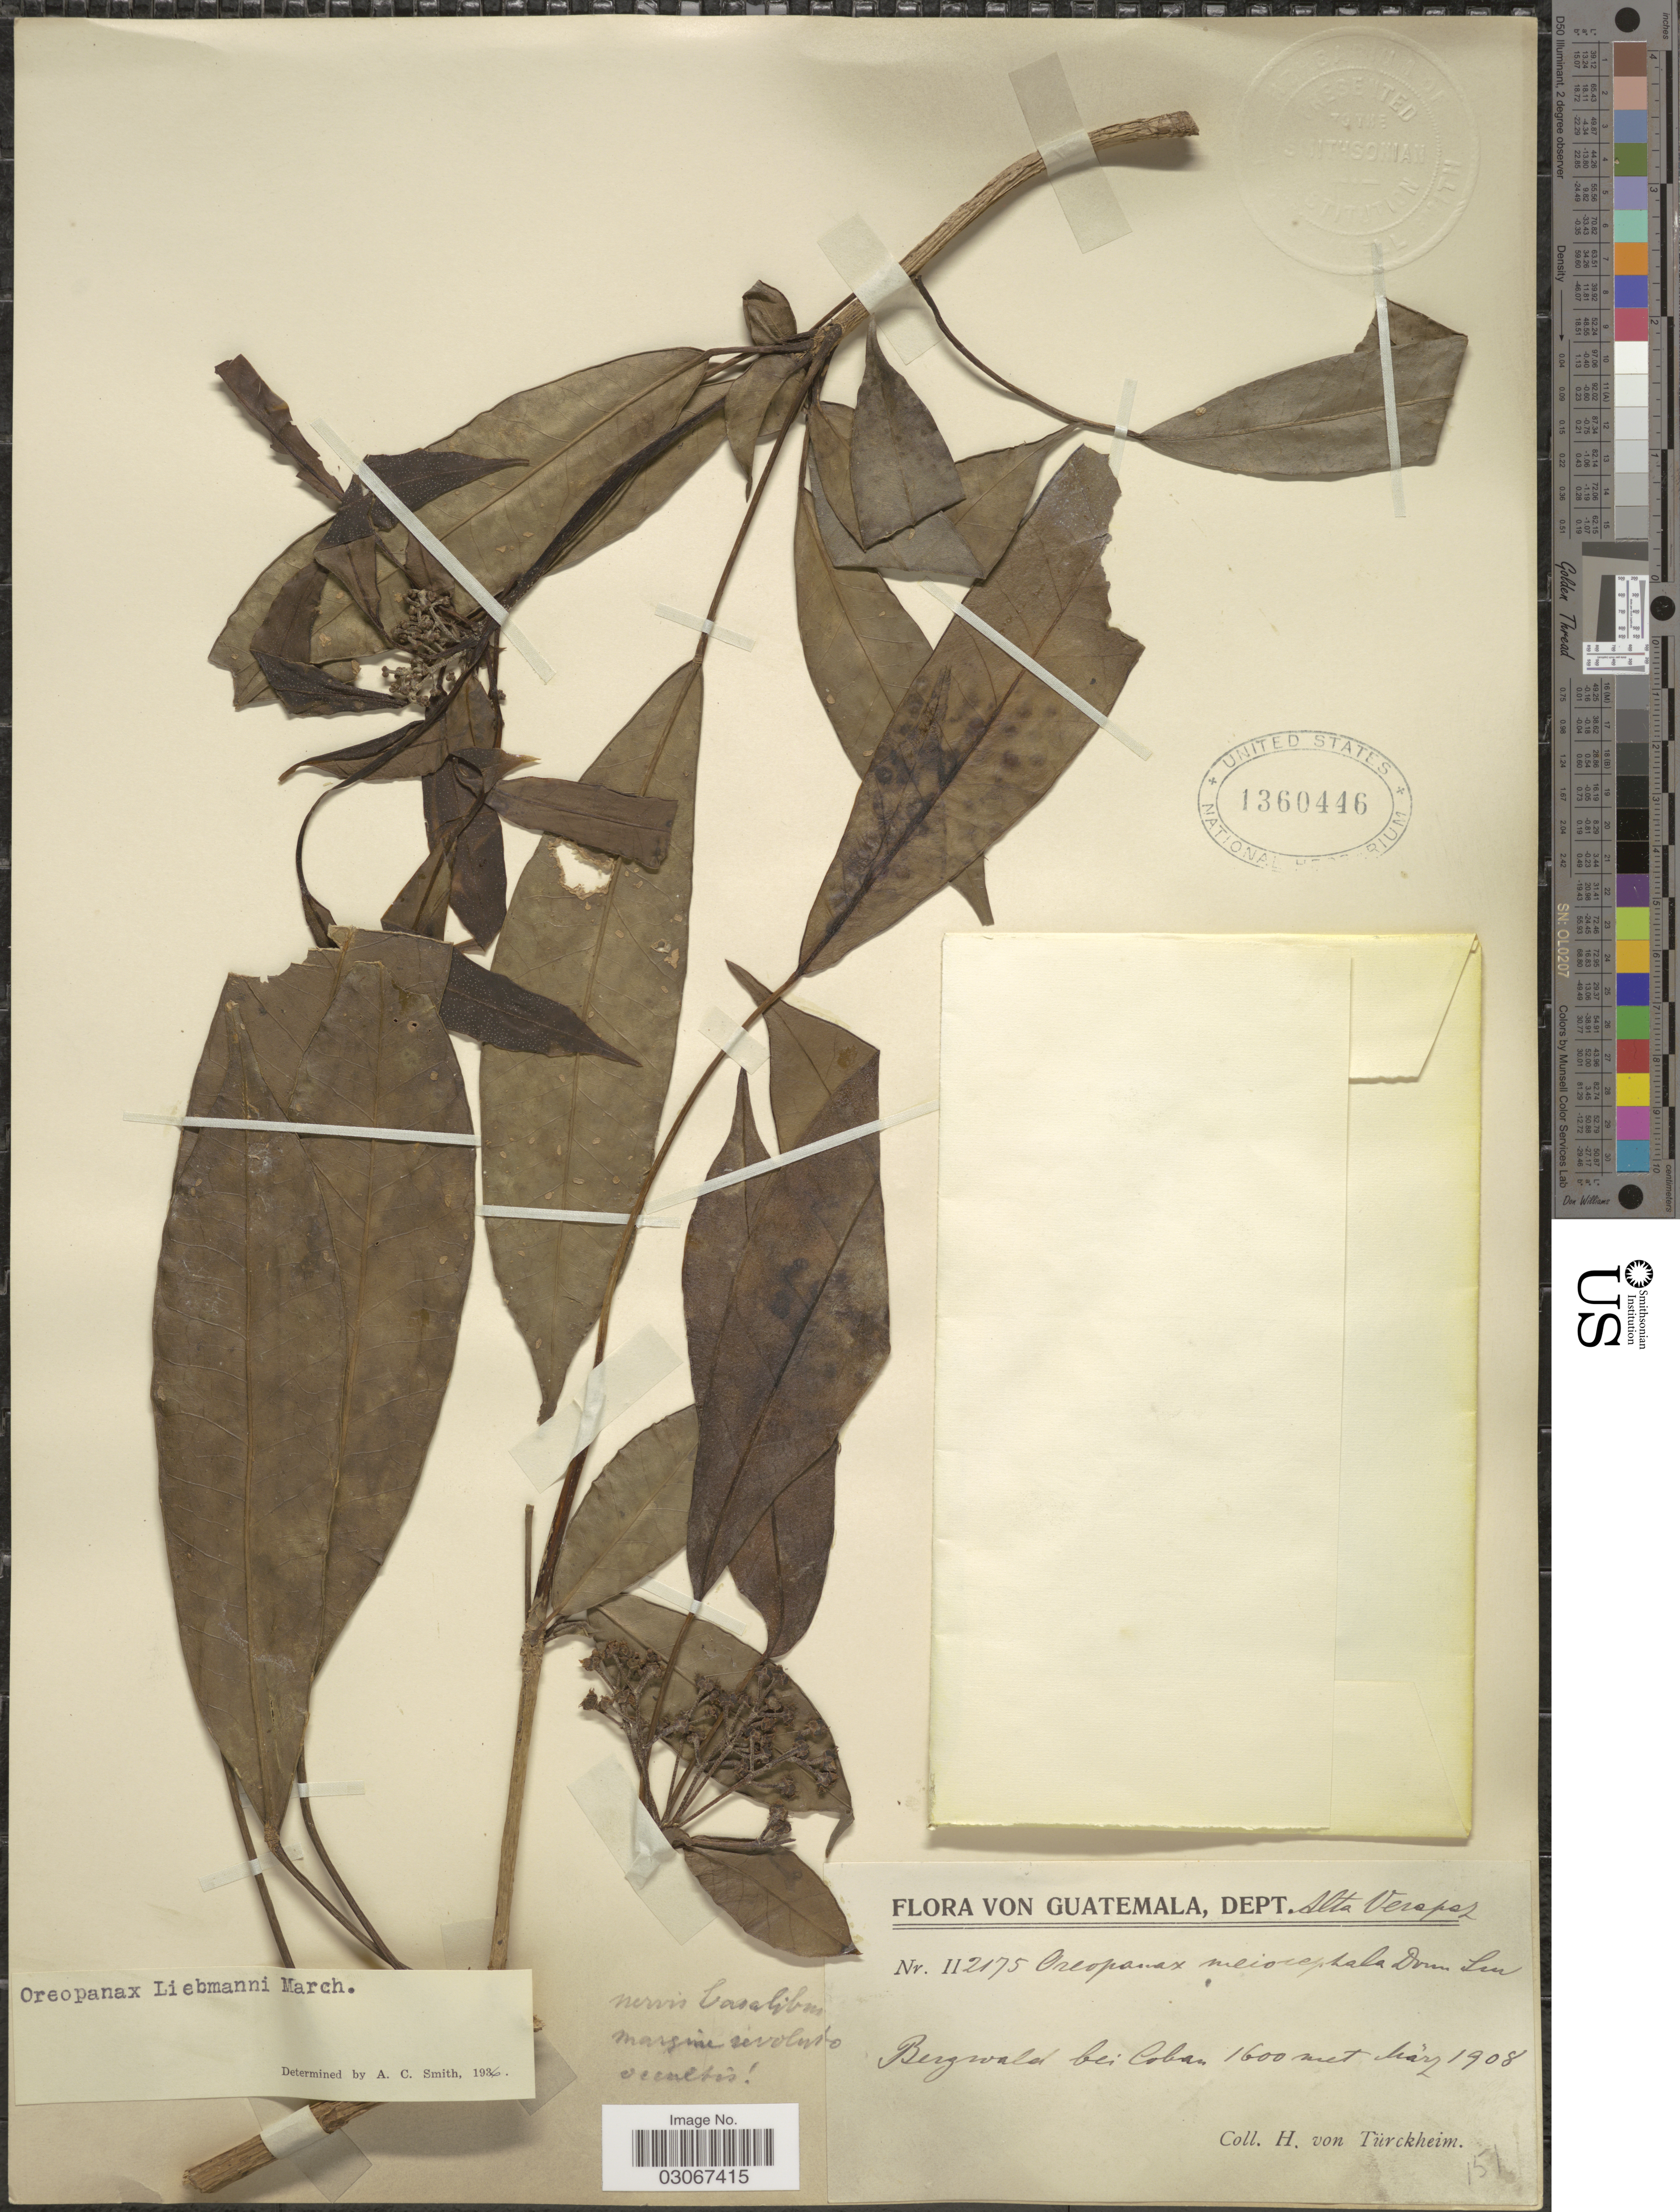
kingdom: Plantae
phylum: Tracheophyta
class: Magnoliopsida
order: Apiales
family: Araliaceae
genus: Oreopanax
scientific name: Oreopanax liebmannii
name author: Marchal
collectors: H. von Türckheim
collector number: II 2175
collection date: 1908-03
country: Guatemala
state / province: Alta Verapaz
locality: Dept. Alta Verapaz, Bergwald bei Coban.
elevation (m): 1600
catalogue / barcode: US 1360446